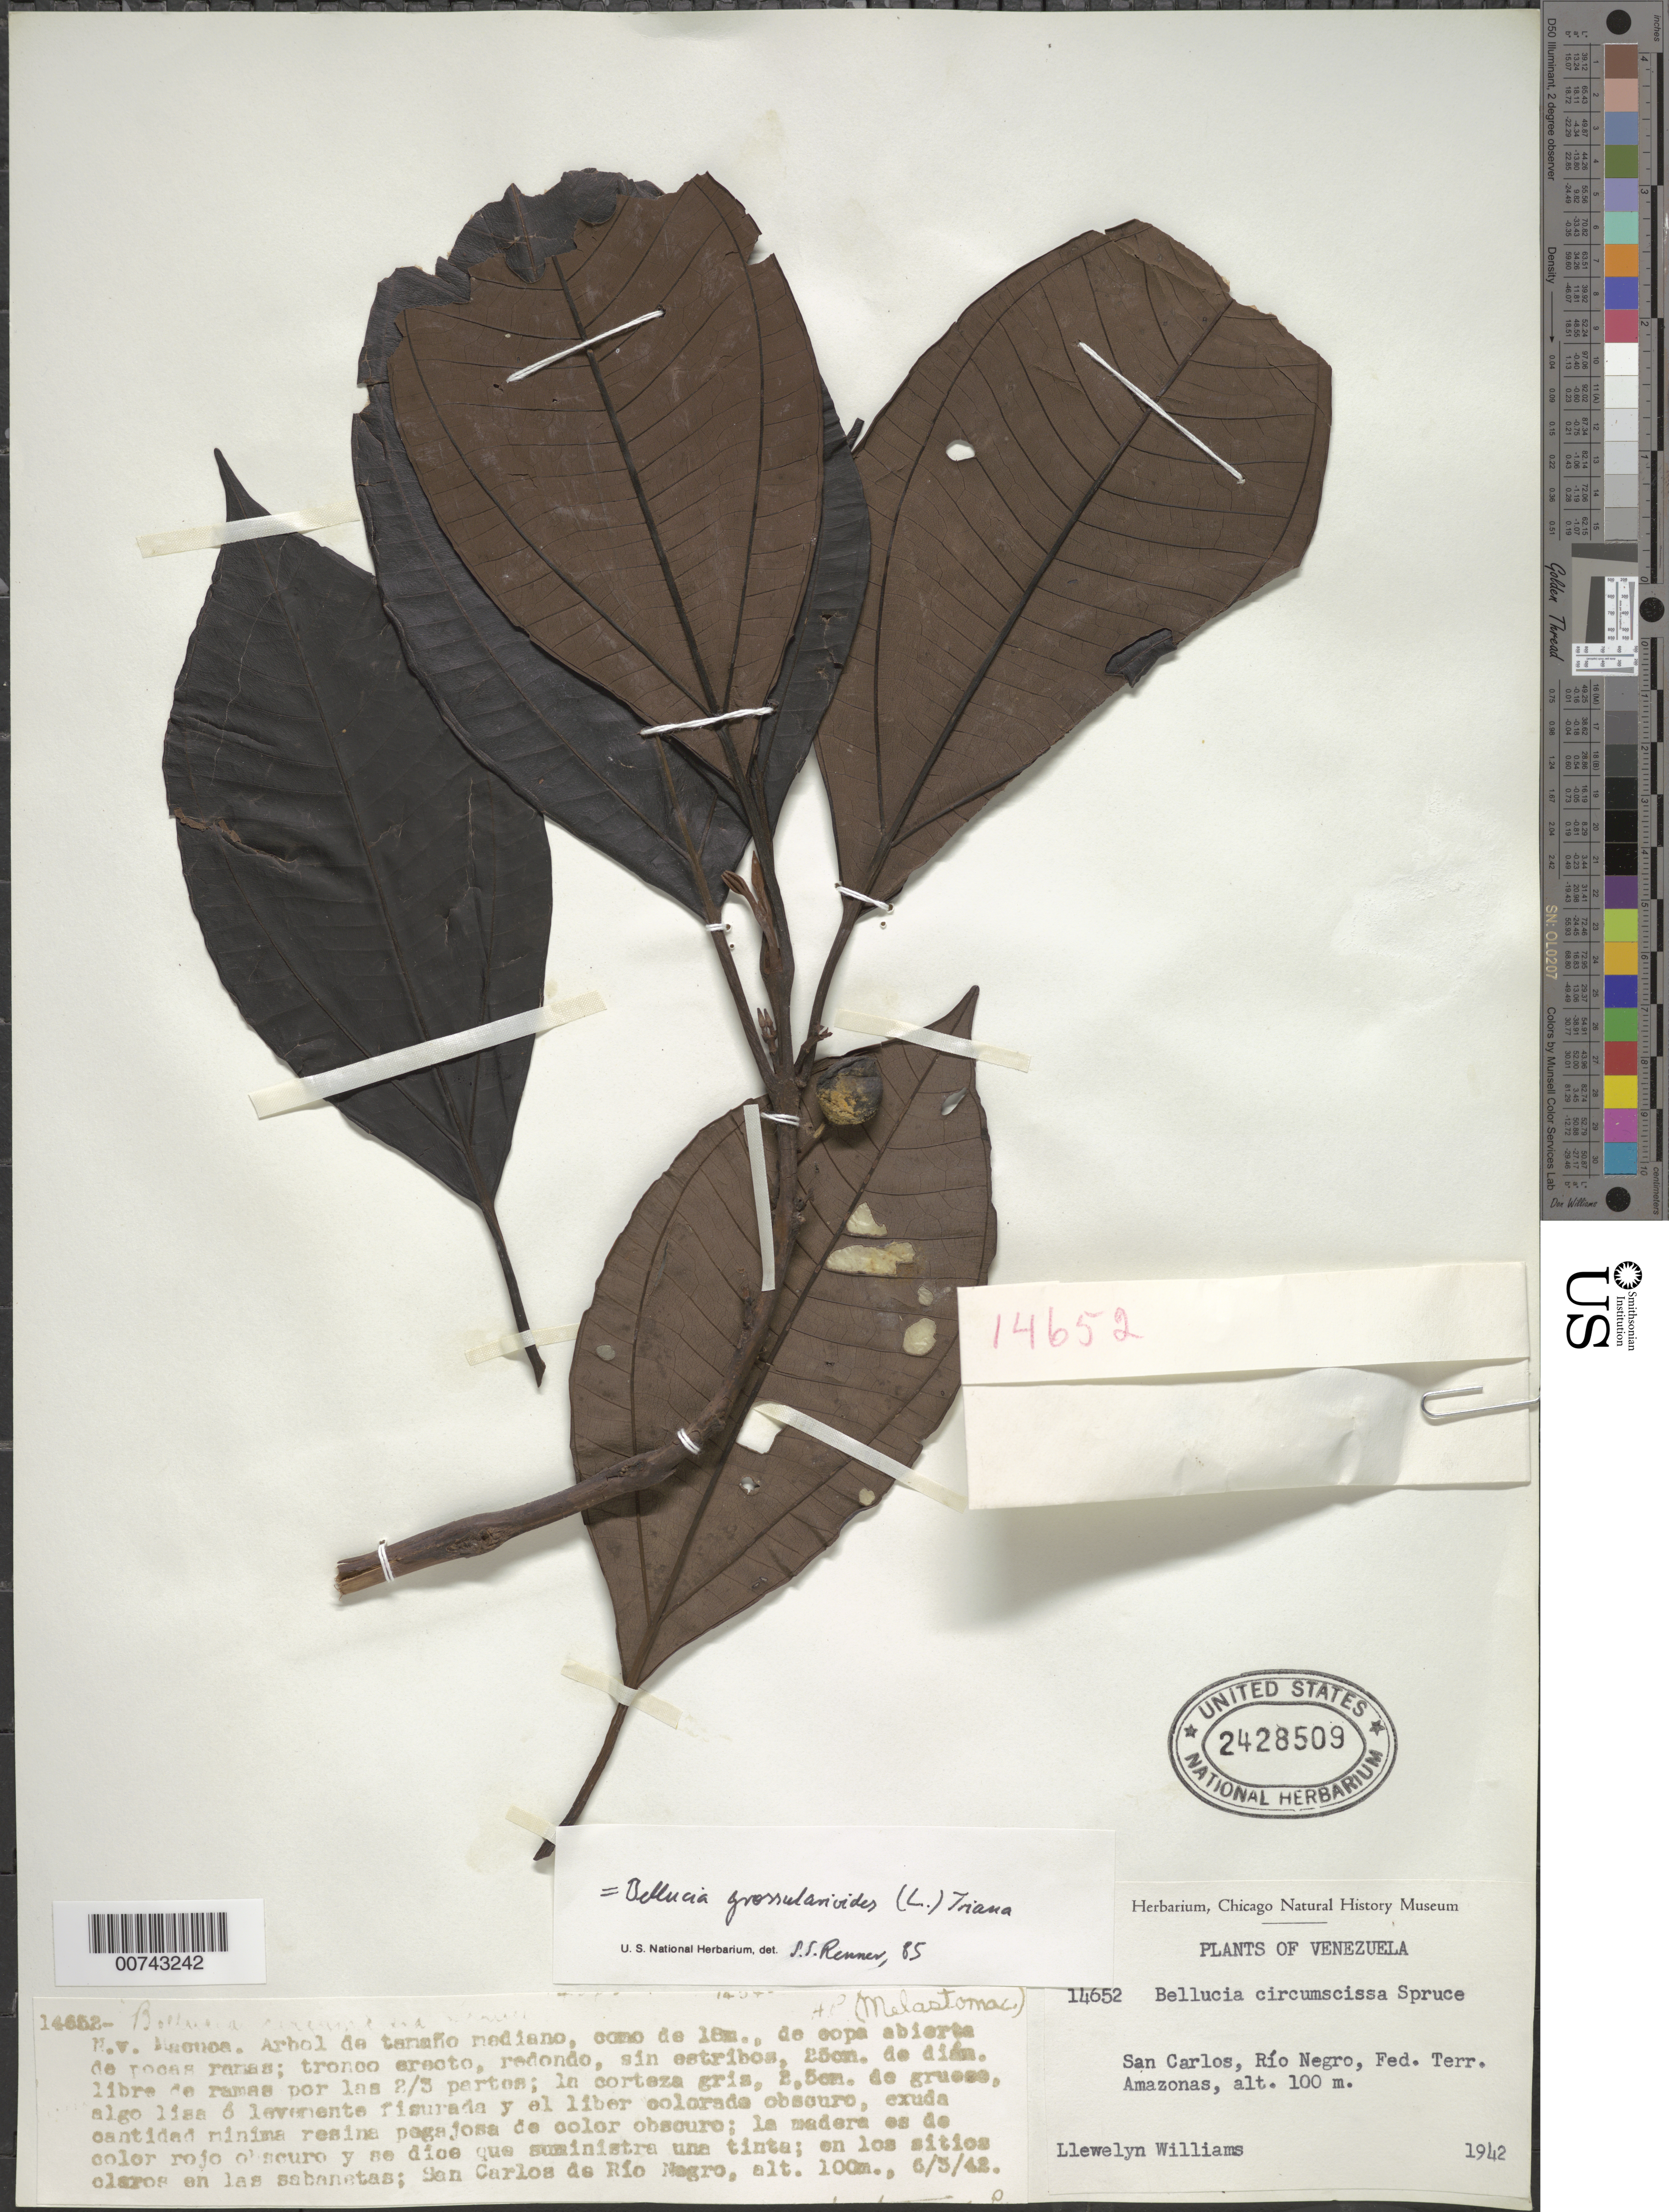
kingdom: Plantae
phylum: Tracheophyta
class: Magnoliopsida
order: Myrtales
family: Melastomataceae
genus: Bellucia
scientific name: Bellucia grossularioides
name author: (L.) Triana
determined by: Renner, J. S.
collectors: Ll. Williams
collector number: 14652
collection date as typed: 6-Mar-42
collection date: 1942-03-06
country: Venezuela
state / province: Amazonas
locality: San Carlos de Río Negro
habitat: Sitios claros en las sabanetas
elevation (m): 100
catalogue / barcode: US 2428509